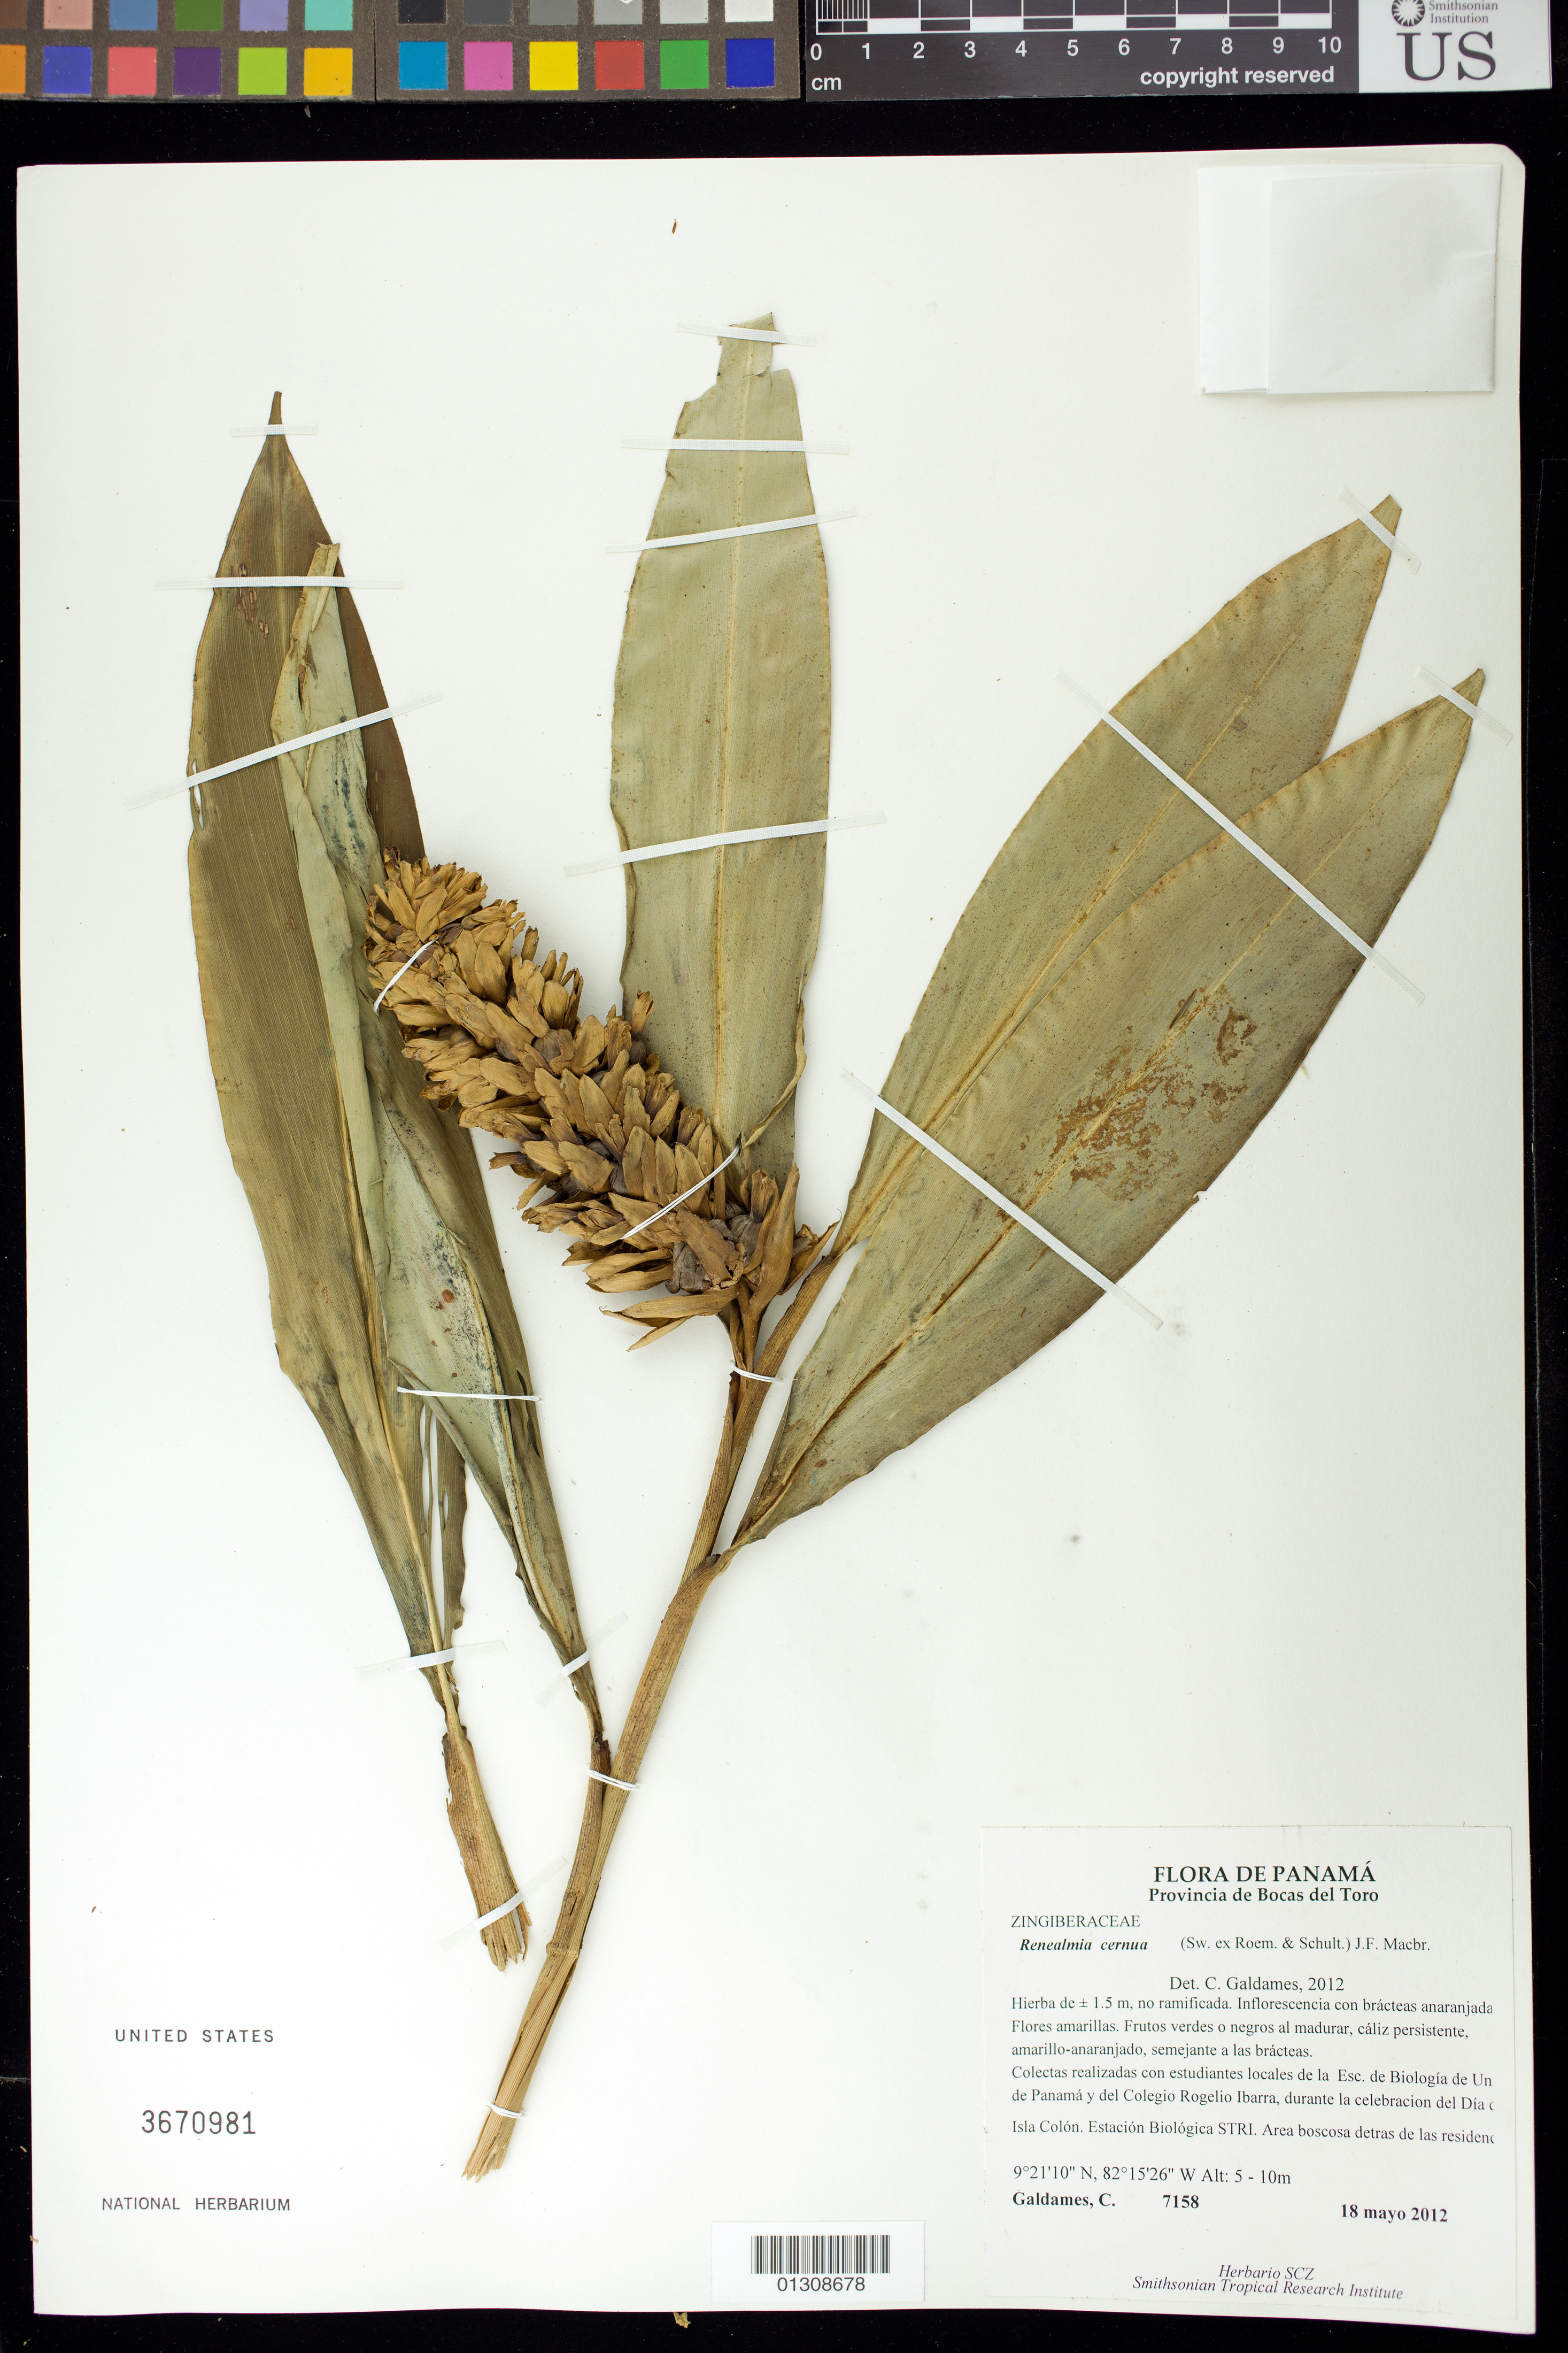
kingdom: Plantae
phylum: Tracheophyta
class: Liliopsida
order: Zingiberales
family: Zingiberaceae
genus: Renealmia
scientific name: Renealmia cernua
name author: (Sw. ex Roem. & Schult.) J.F. Macbr.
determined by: Galdames, C.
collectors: C. Galdames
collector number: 7158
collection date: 2012-05-18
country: Panama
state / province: Bocas del Toro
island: Colón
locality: Isla Colón. Estación Biológica STRI.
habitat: Hierba de +/- 1.5 m, no ramificada. Inflorescencia con bracteas anaranjada. Flores amarillas. Frutos verdes o negros al madurar, caliz persistente, amarillo-anaranjado, semejante a las bracteas.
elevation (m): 5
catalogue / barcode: US 3670981